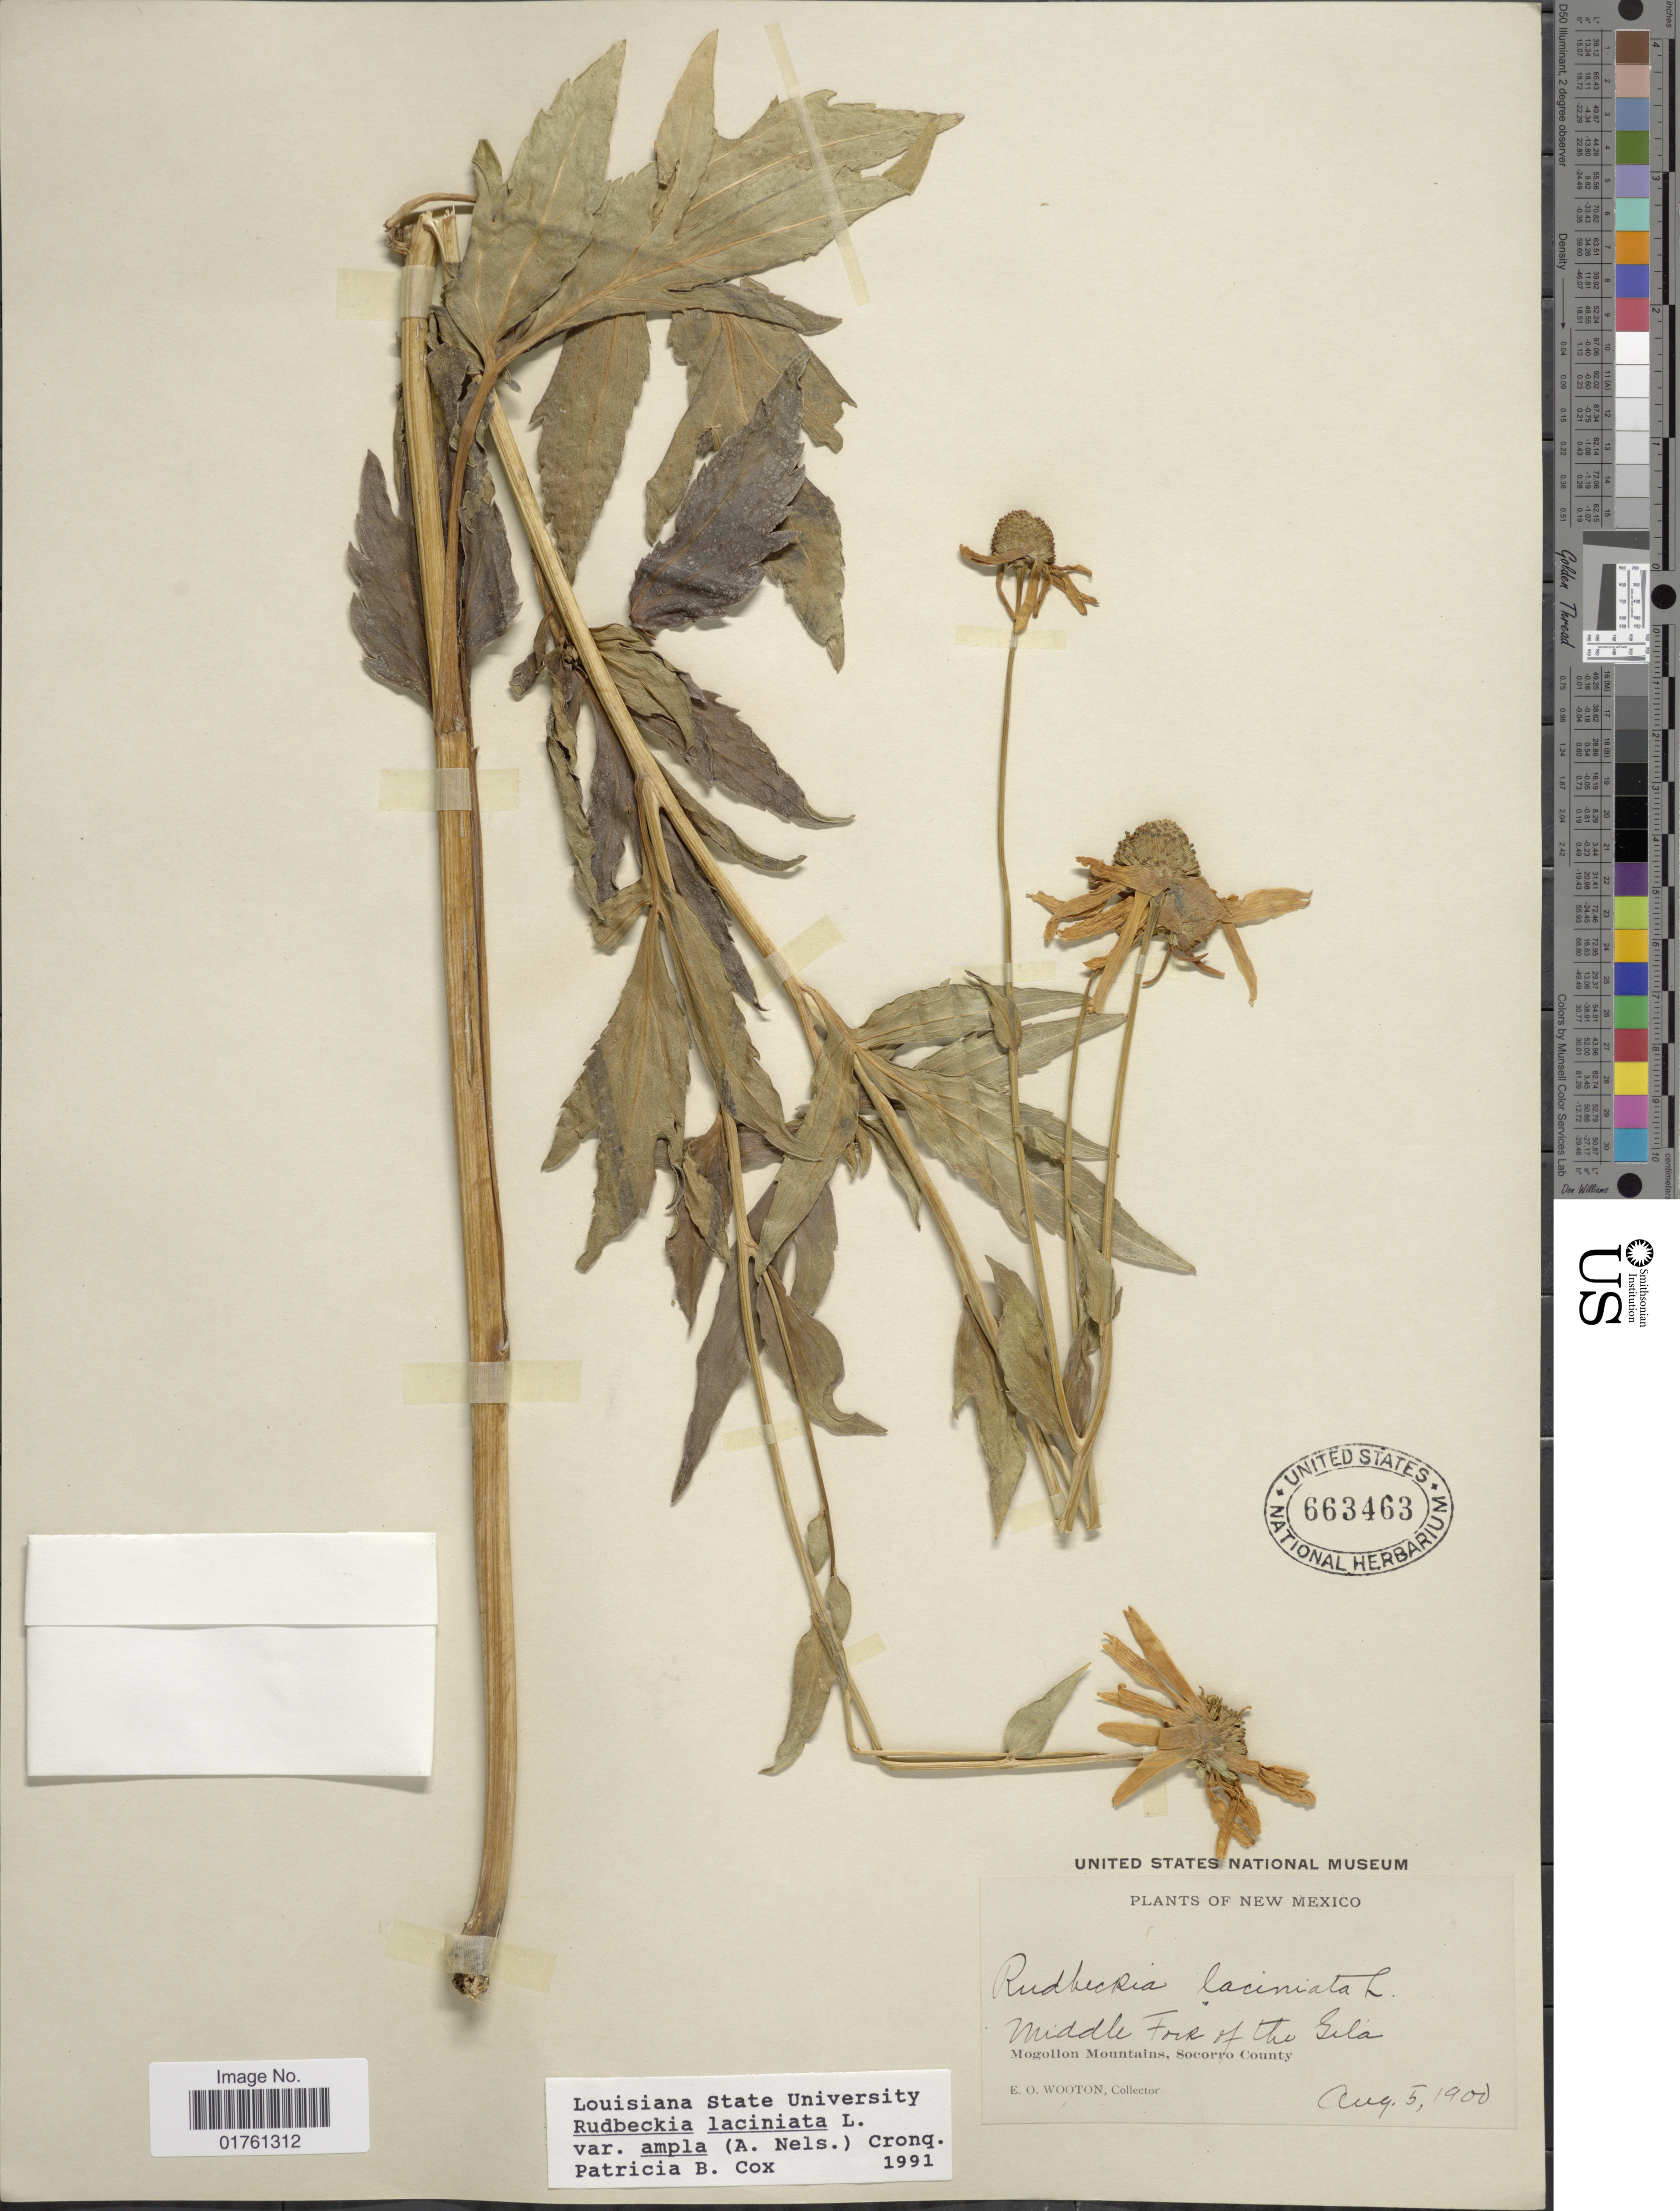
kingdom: Plantae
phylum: Tracheophyta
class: Magnoliopsida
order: Asterales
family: Asteraceae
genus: Rudbeckia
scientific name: Rudbeckia laciniata var. ampla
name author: (A. Nelson) Cronq.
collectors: E. O. Wooton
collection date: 1900-08-05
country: United States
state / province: New Mexico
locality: Middle Four of the Gila, Mogollon Mountains, Socorro County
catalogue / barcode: US 663463